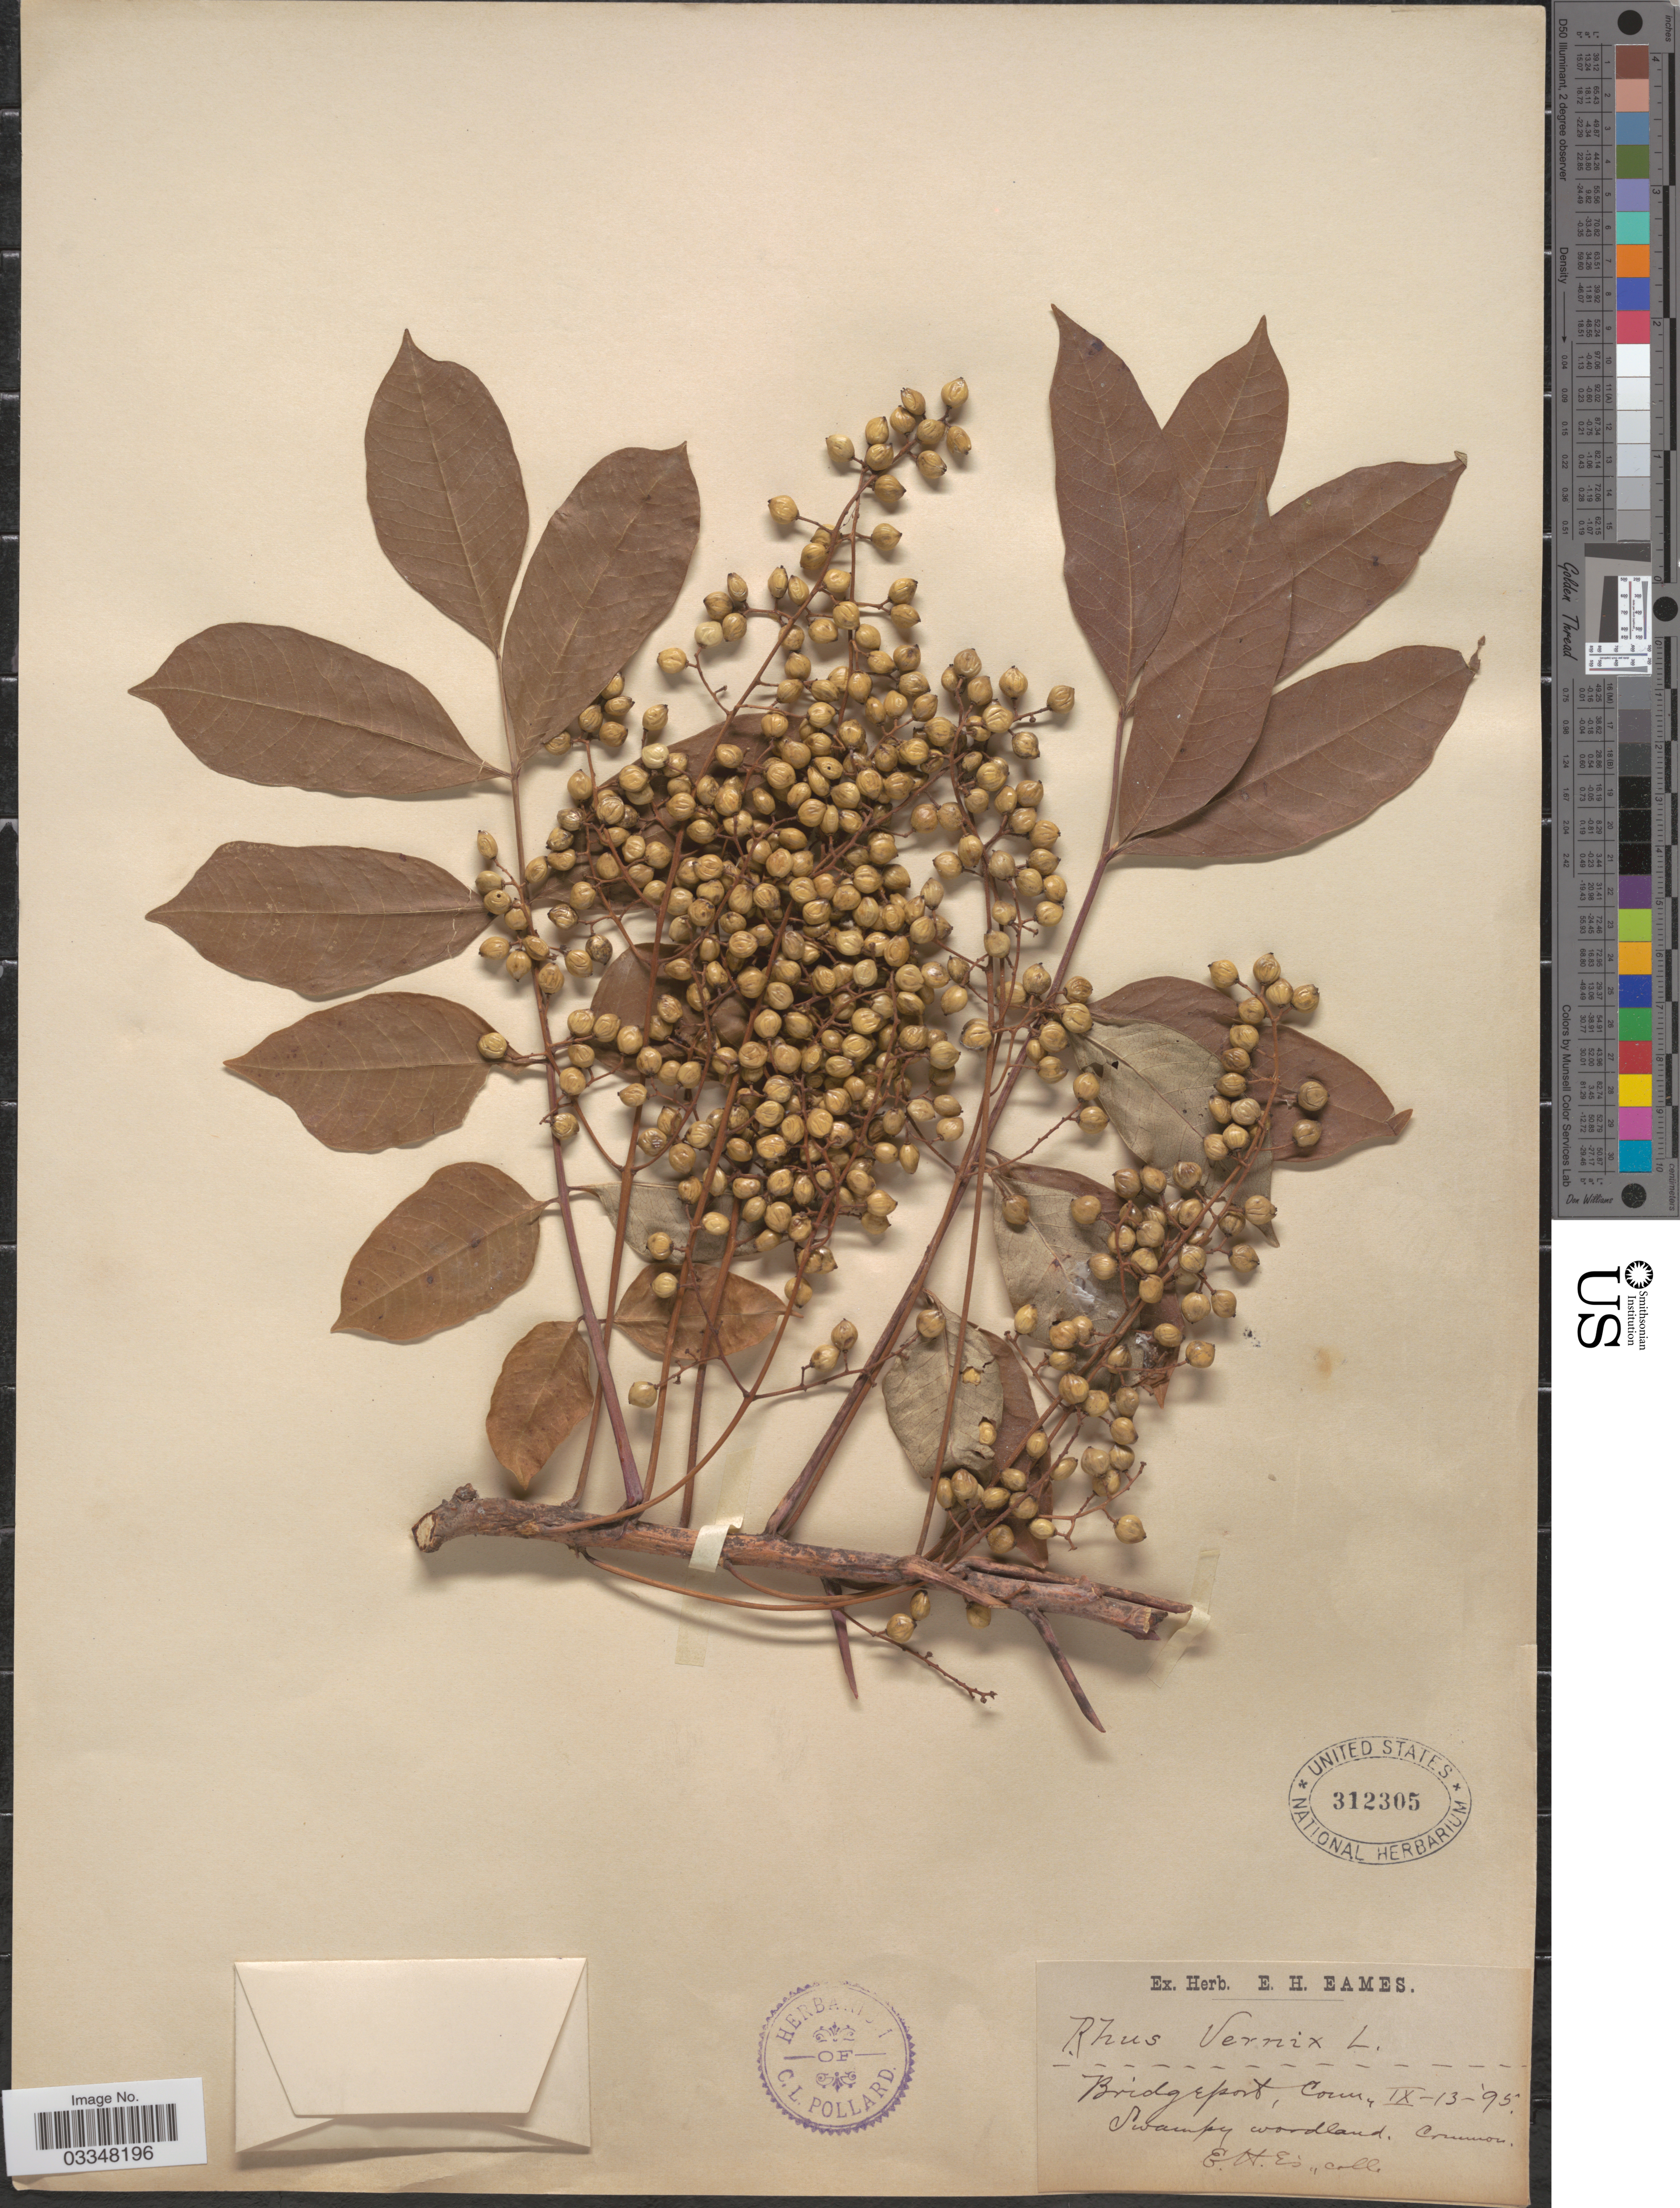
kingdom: Plantae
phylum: Tracheophyta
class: Magnoliopsida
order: Sapindales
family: Anacardiaceae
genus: Toxicodendron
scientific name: Toxicodendron vernix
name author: (L.) Kuntze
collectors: E. H. Eames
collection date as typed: Transcribed d/m/y: 13/9/95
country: United States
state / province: Connecticut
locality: Bridgeport.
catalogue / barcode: US 312305